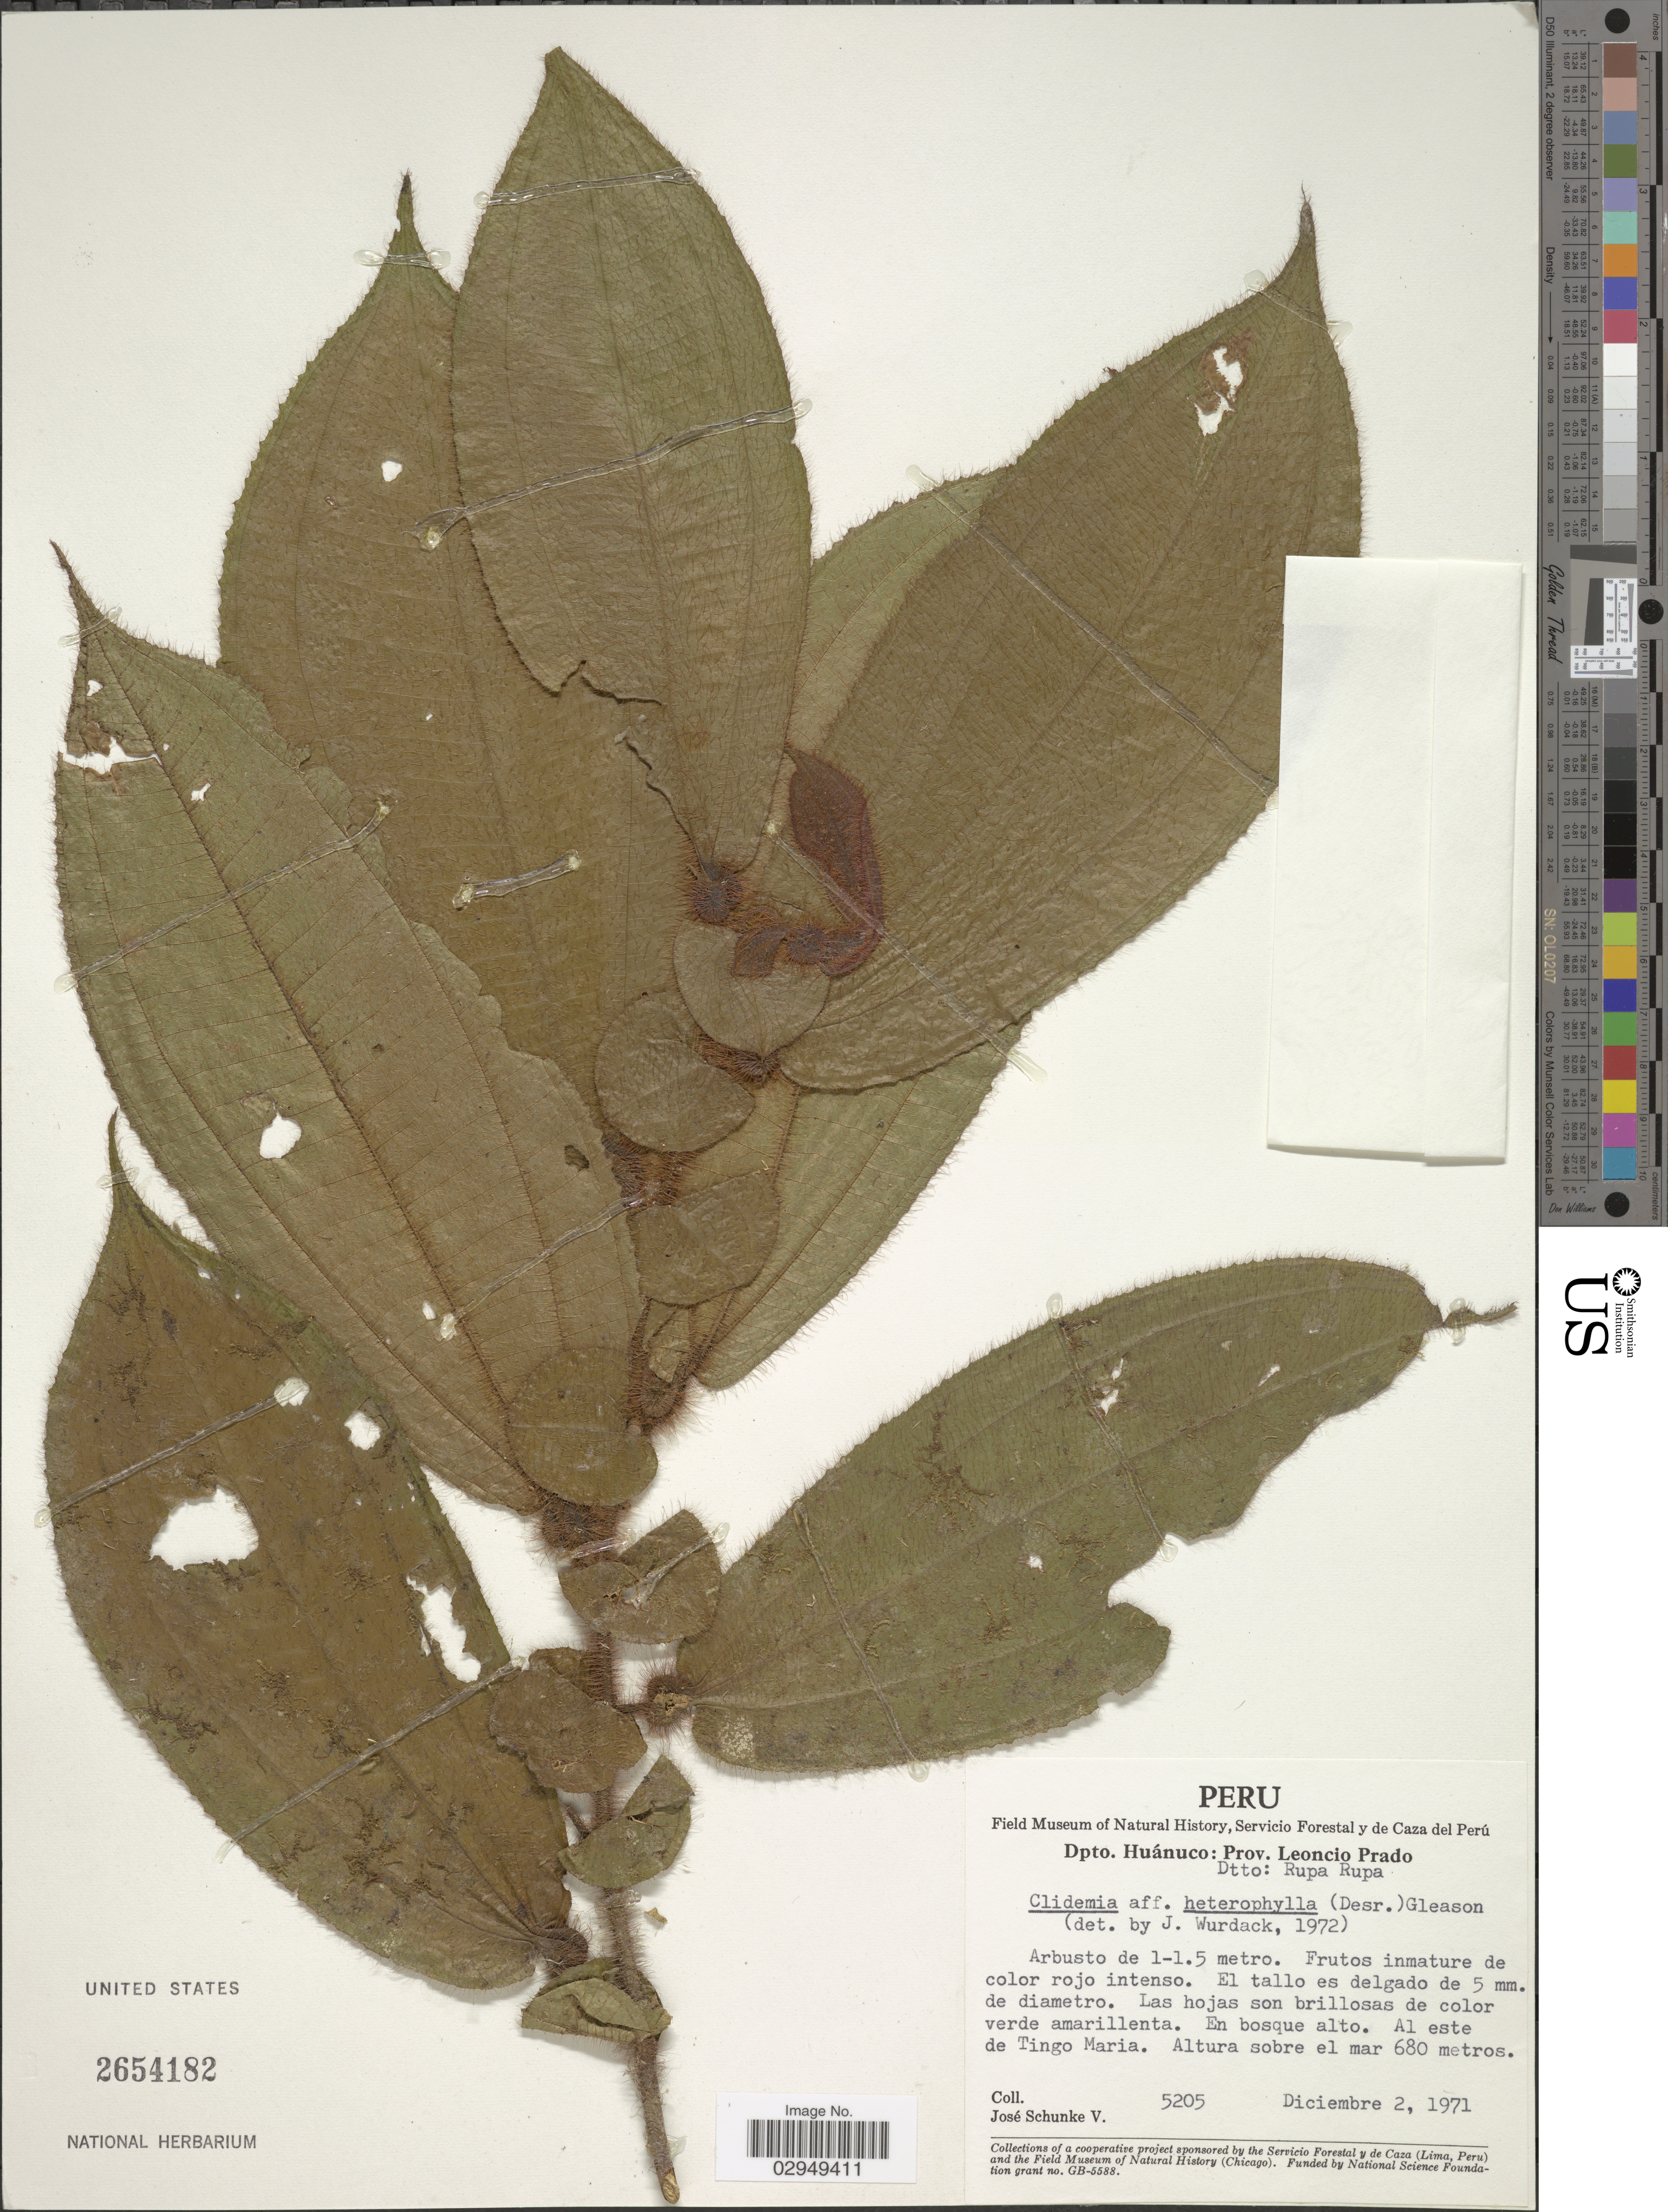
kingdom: Plantae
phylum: Tracheophyta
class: Magnoliopsida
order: Myrtales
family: Melastomataceae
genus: Clidemia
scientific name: Clidemia heterophylla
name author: Steud.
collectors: J. Schunke Vigo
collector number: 5205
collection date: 1971-12-02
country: Peru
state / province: Huánuco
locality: Dpto. Huánuco: Prov. Leoncio Prado. Dtto: Rupa Rupa. Al este de Tingo Maria.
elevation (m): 680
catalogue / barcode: US 2654182